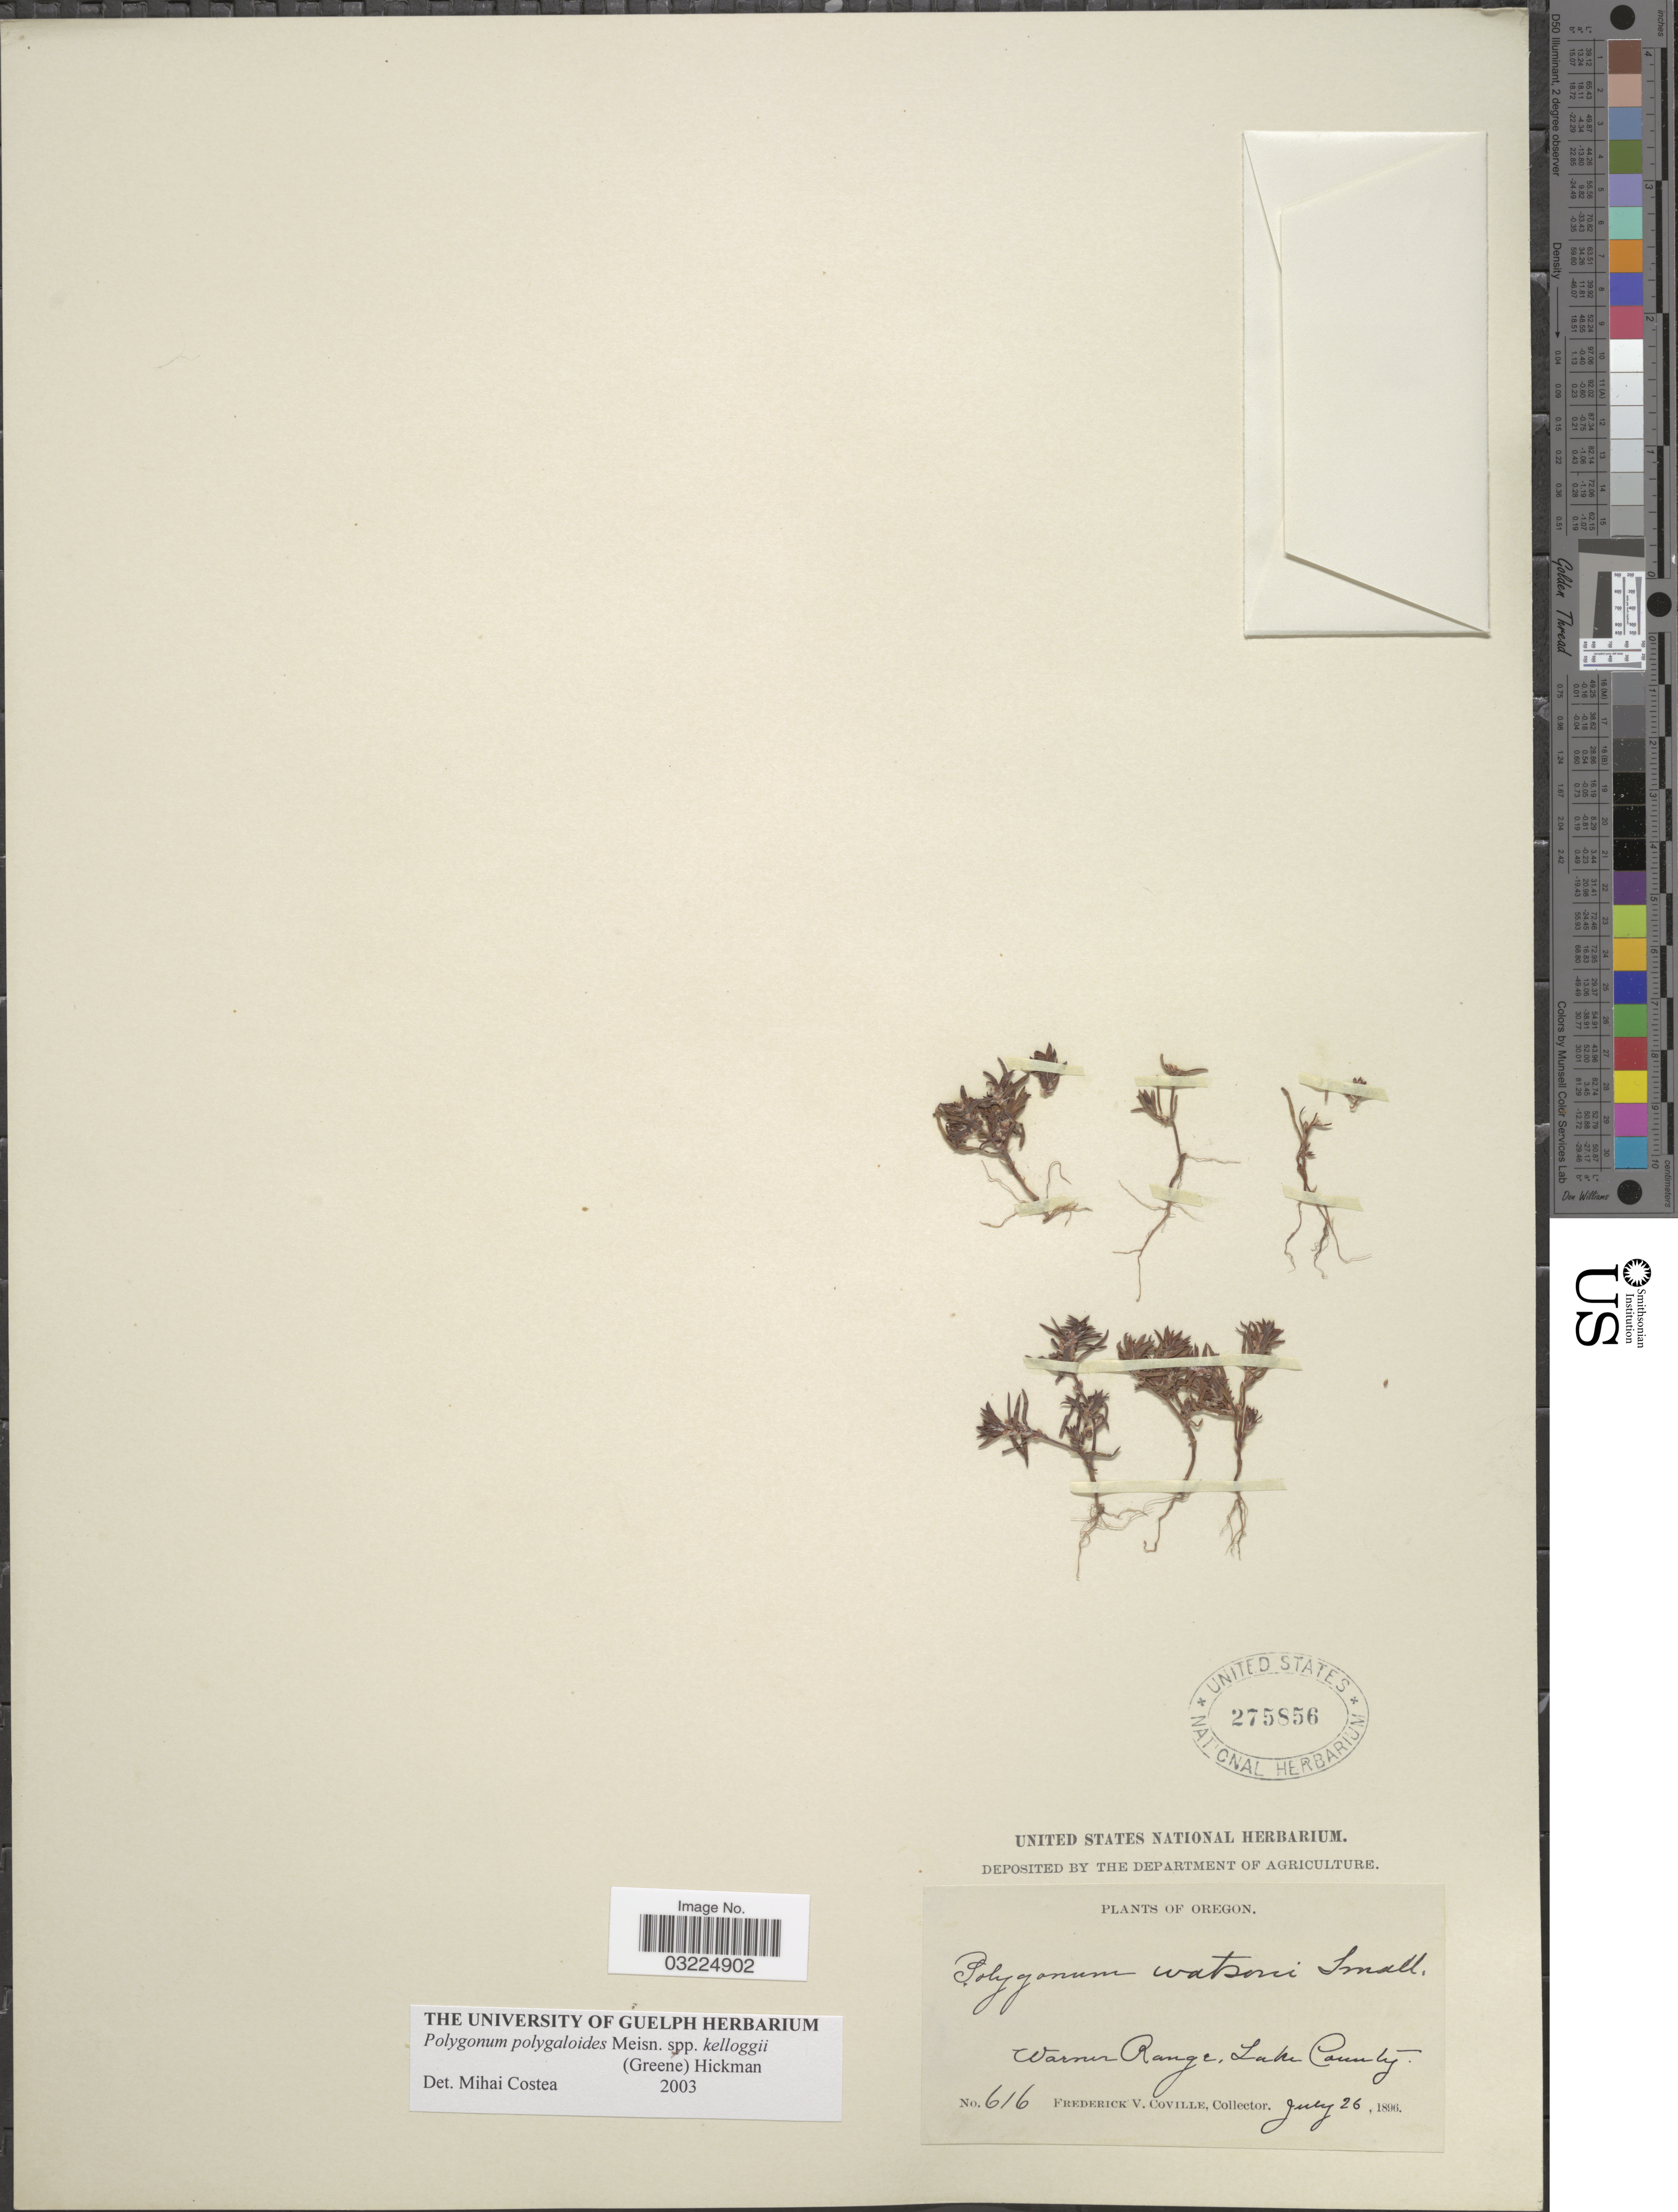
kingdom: Plantae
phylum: Tracheophyta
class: Magnoliopsida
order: Caryophyllales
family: Polygonaceae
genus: Polygonum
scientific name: Polygonum polygaloides subsp. kelloggii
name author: (Greene) Hickman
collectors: F. V. Coville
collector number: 616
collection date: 1896-07-26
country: United States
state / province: Oregon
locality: Warner Range, Lake County.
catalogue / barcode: US 275856